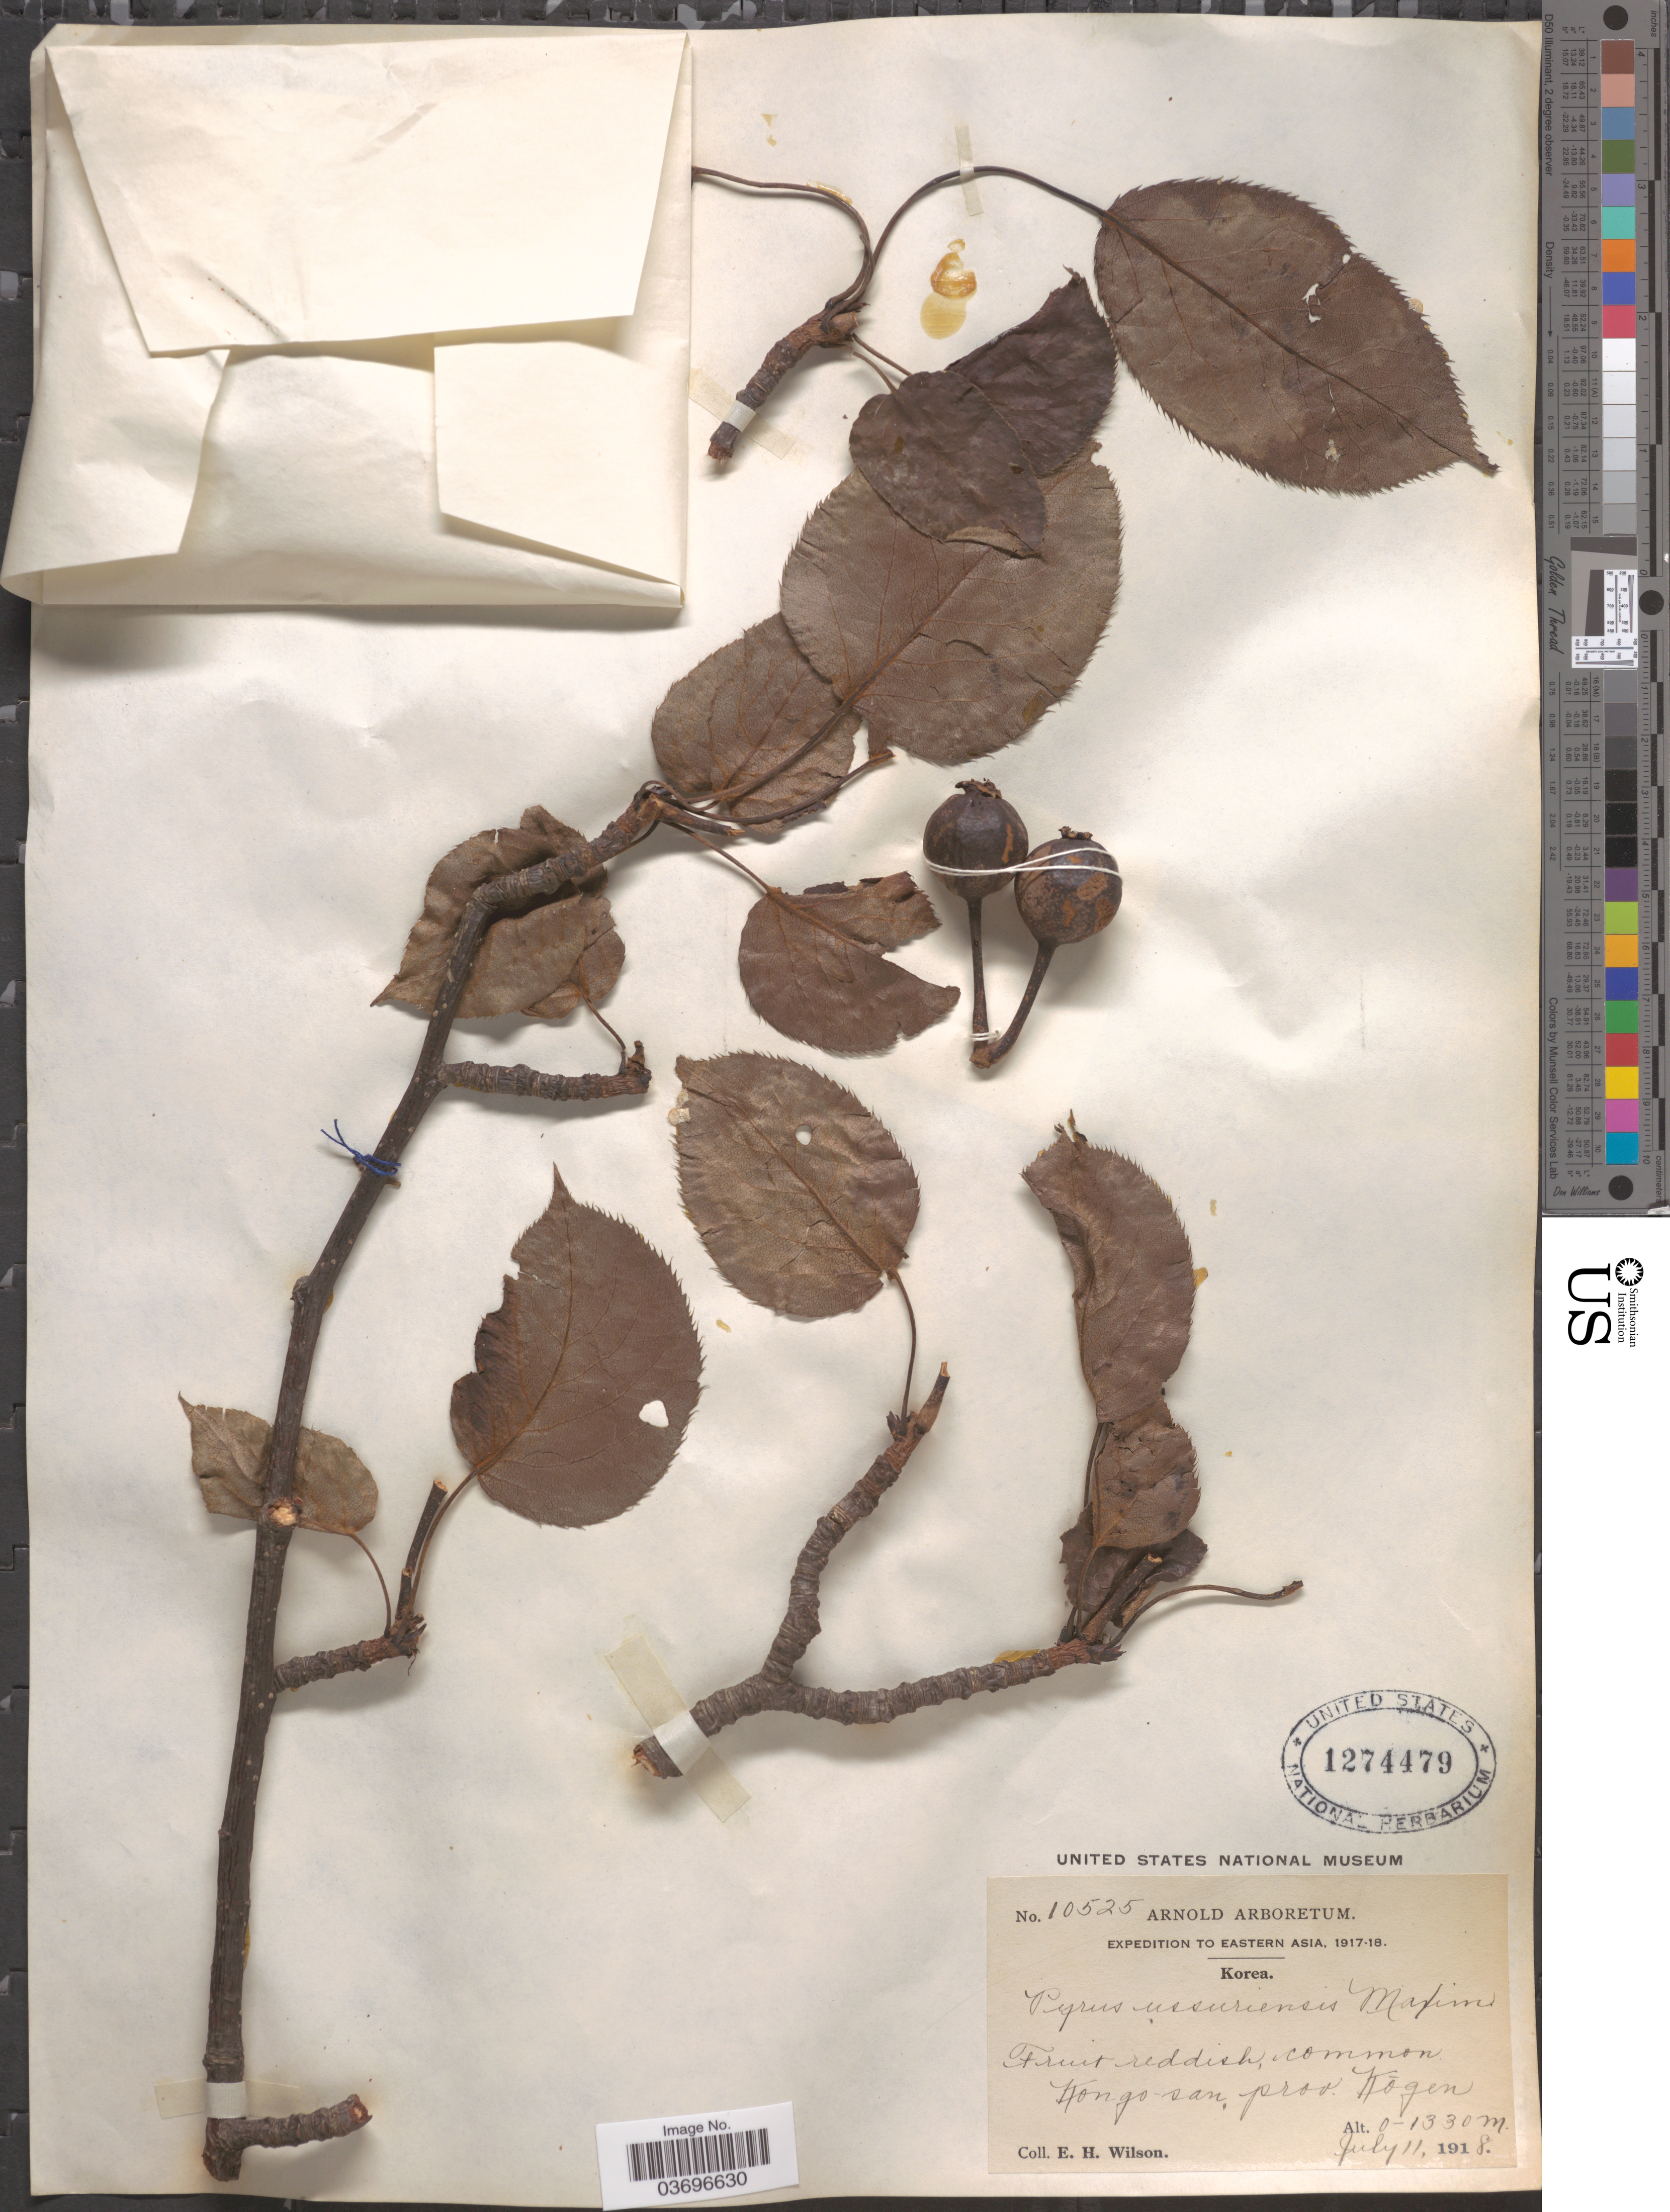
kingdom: Plantae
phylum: Tracheophyta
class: Magnoliopsida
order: Rosales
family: Rosaceae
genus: Pyrus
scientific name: Pyrus ussuriensis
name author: Maxim.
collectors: E. Wilson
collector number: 10525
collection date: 1918-07-11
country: North Korea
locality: Kongo-san, prov. Kōgen.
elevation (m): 0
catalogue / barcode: US 1274479